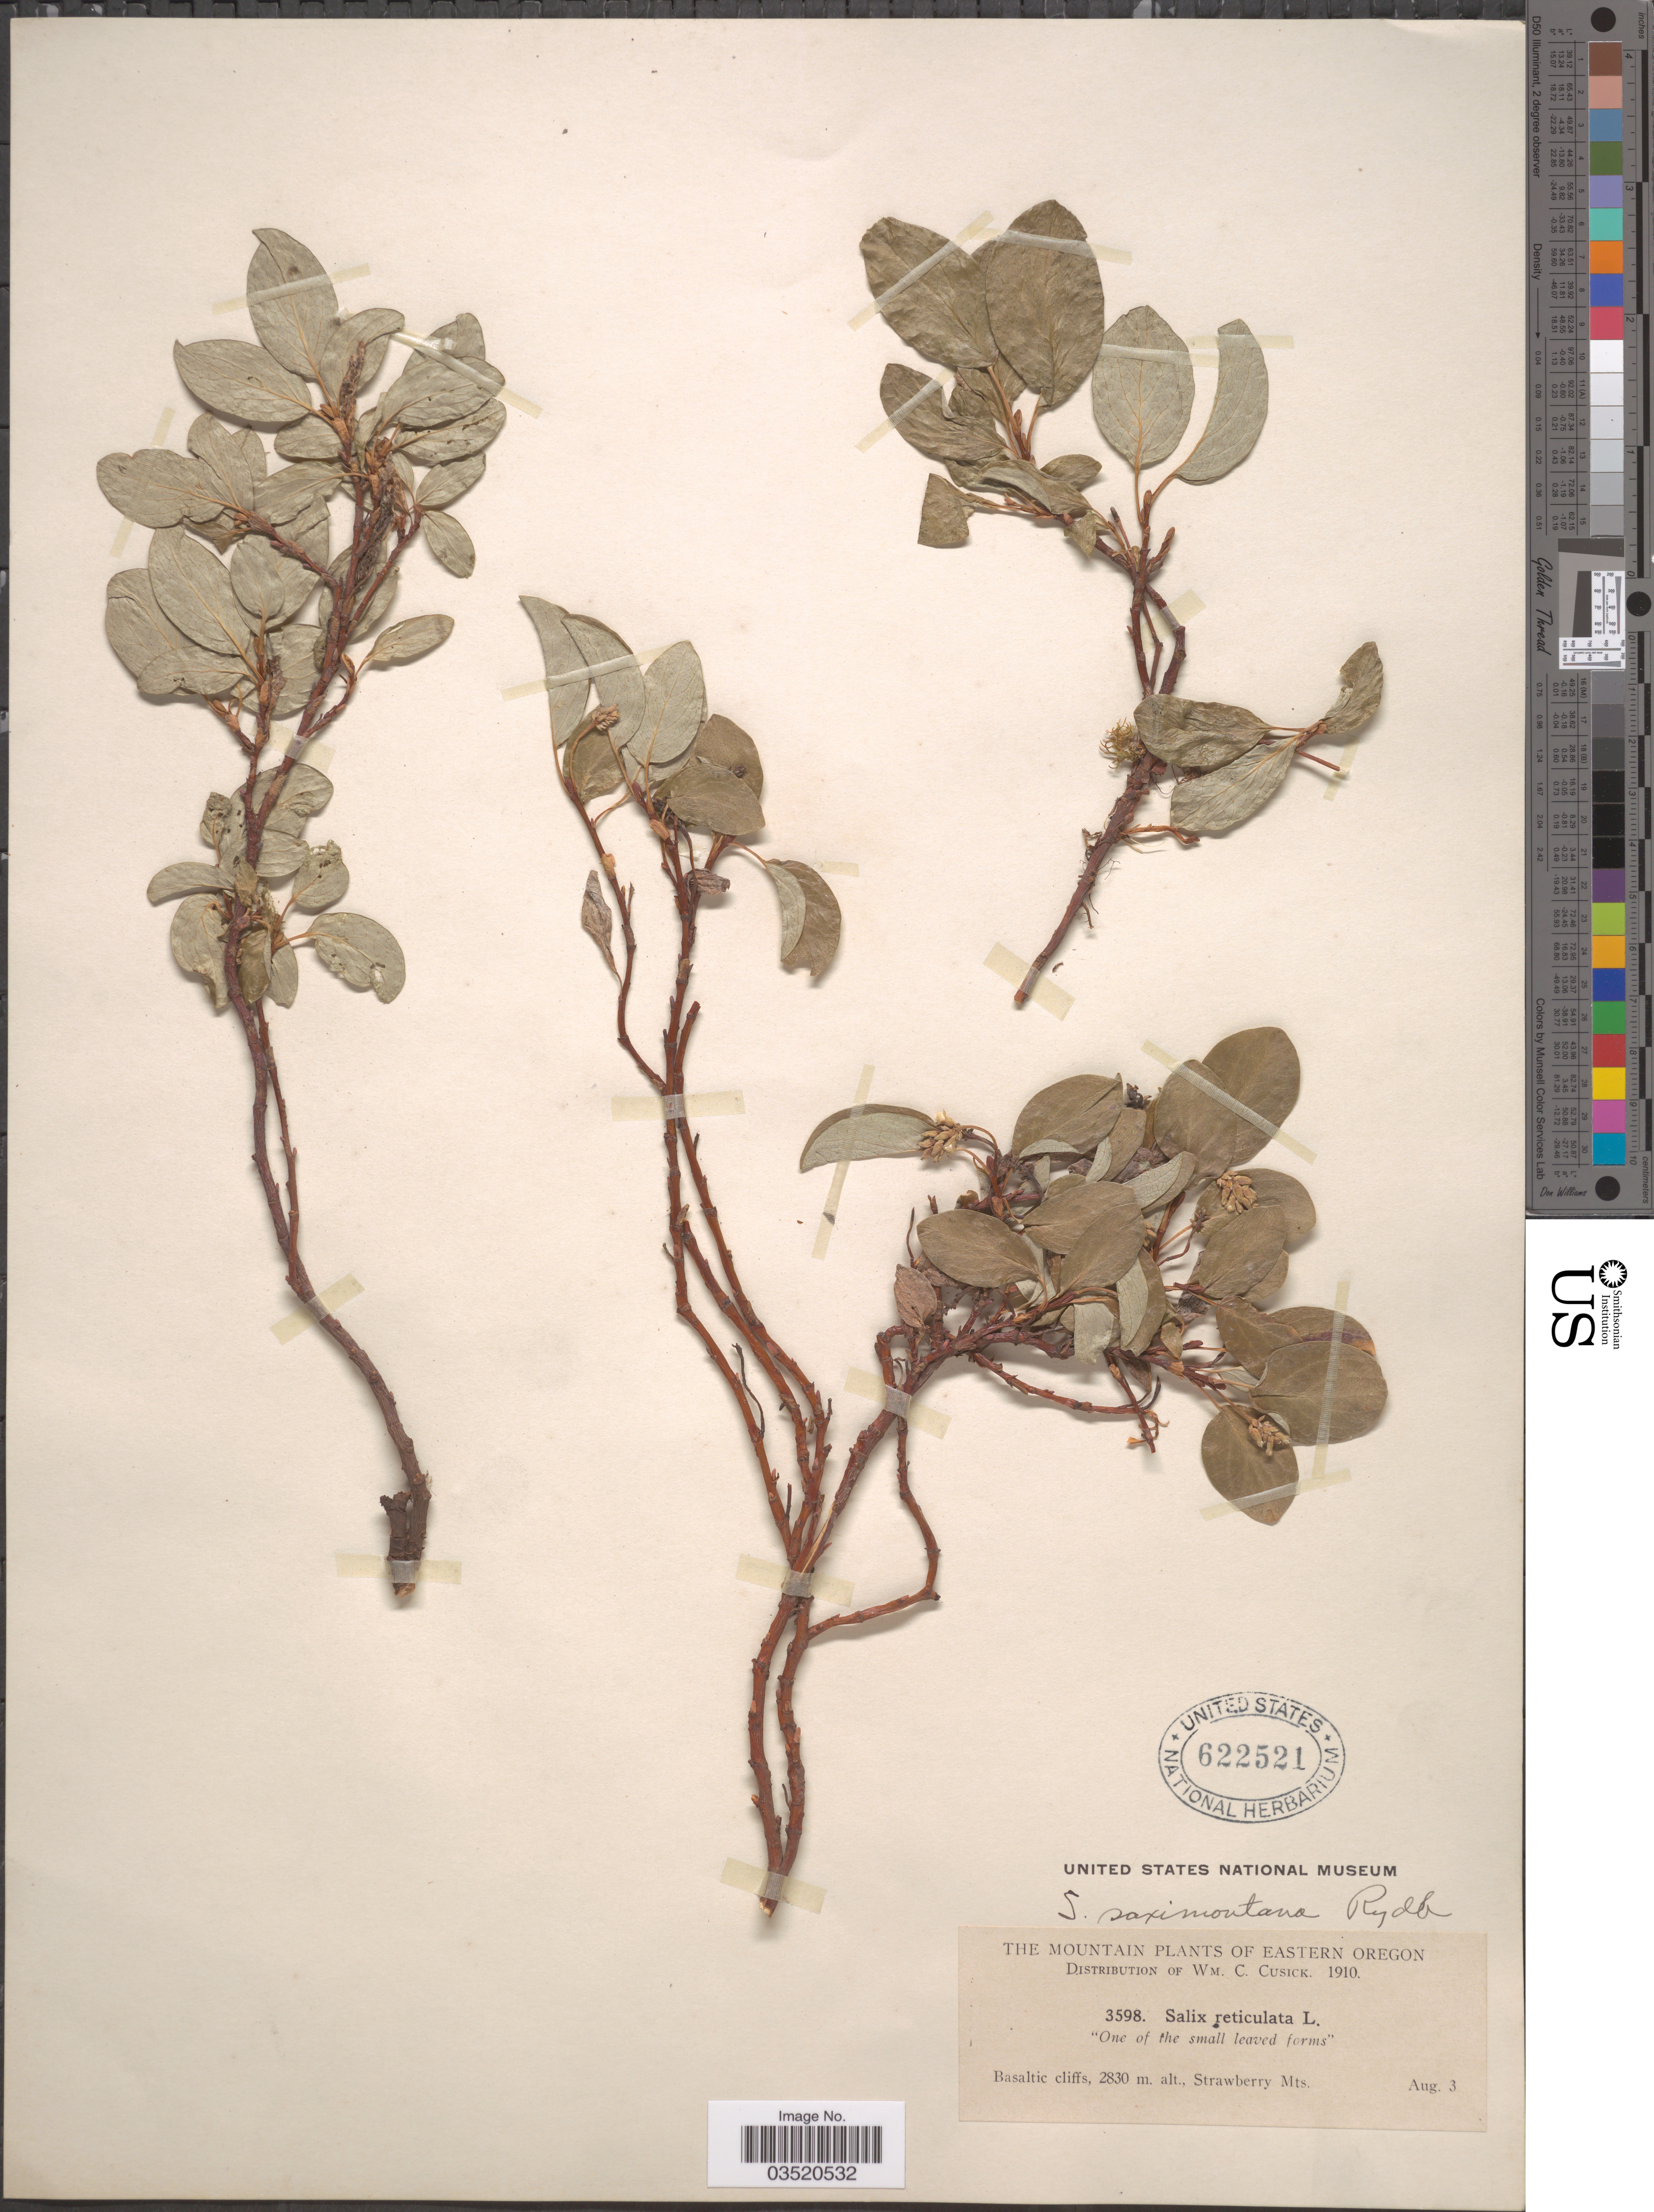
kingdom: Plantae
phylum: Tracheophyta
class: Magnoliopsida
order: Malpighiales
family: Salicaceae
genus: Salix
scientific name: Salix saximontana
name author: Rydb.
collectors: W. C. Cusick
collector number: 3598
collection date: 1910-08-03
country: United States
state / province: Oregon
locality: Eastern Oregon. Strawberry Mts.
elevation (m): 2830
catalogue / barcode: US 622521